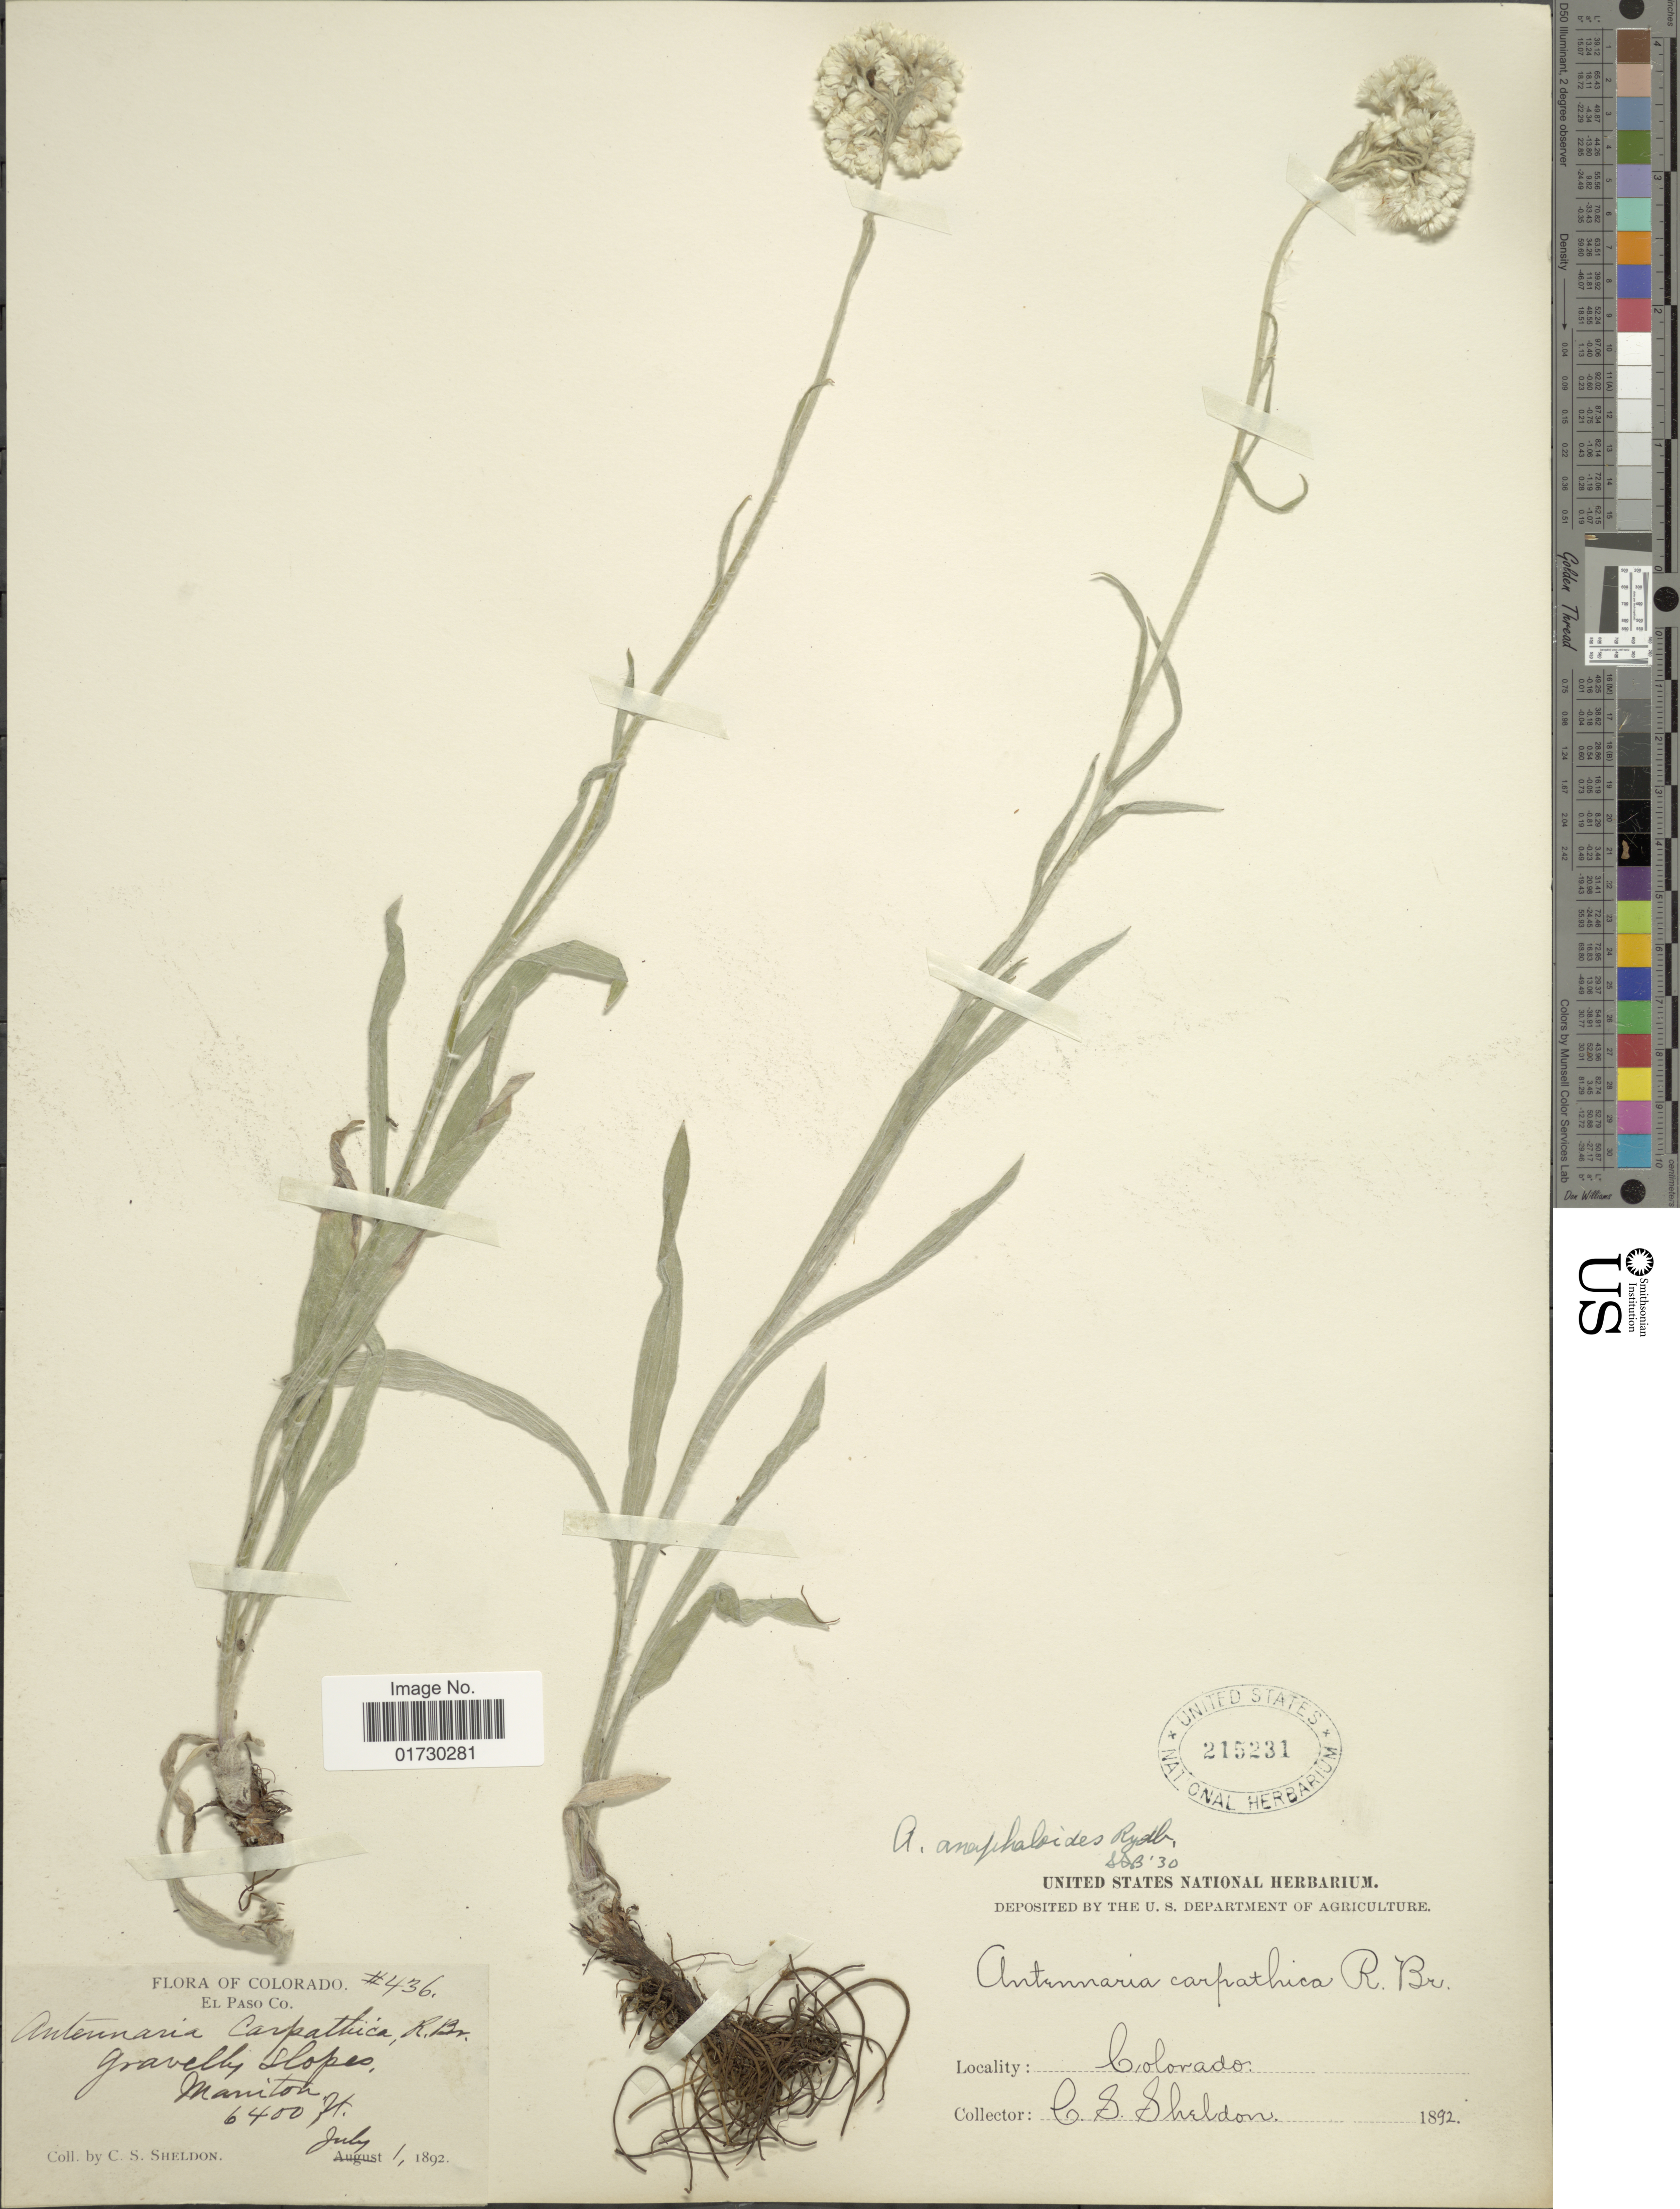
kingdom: Plantae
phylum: Tracheophyta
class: Magnoliopsida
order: Asterales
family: Asteraceae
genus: Antennaria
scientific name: Antennaria anaphaloides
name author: Rydb.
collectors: C. S. Sheldon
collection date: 1892-07-01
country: United States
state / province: Colorado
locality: El Paso Co., Gravelly slopes, Mamton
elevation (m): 1951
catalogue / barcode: US 215231